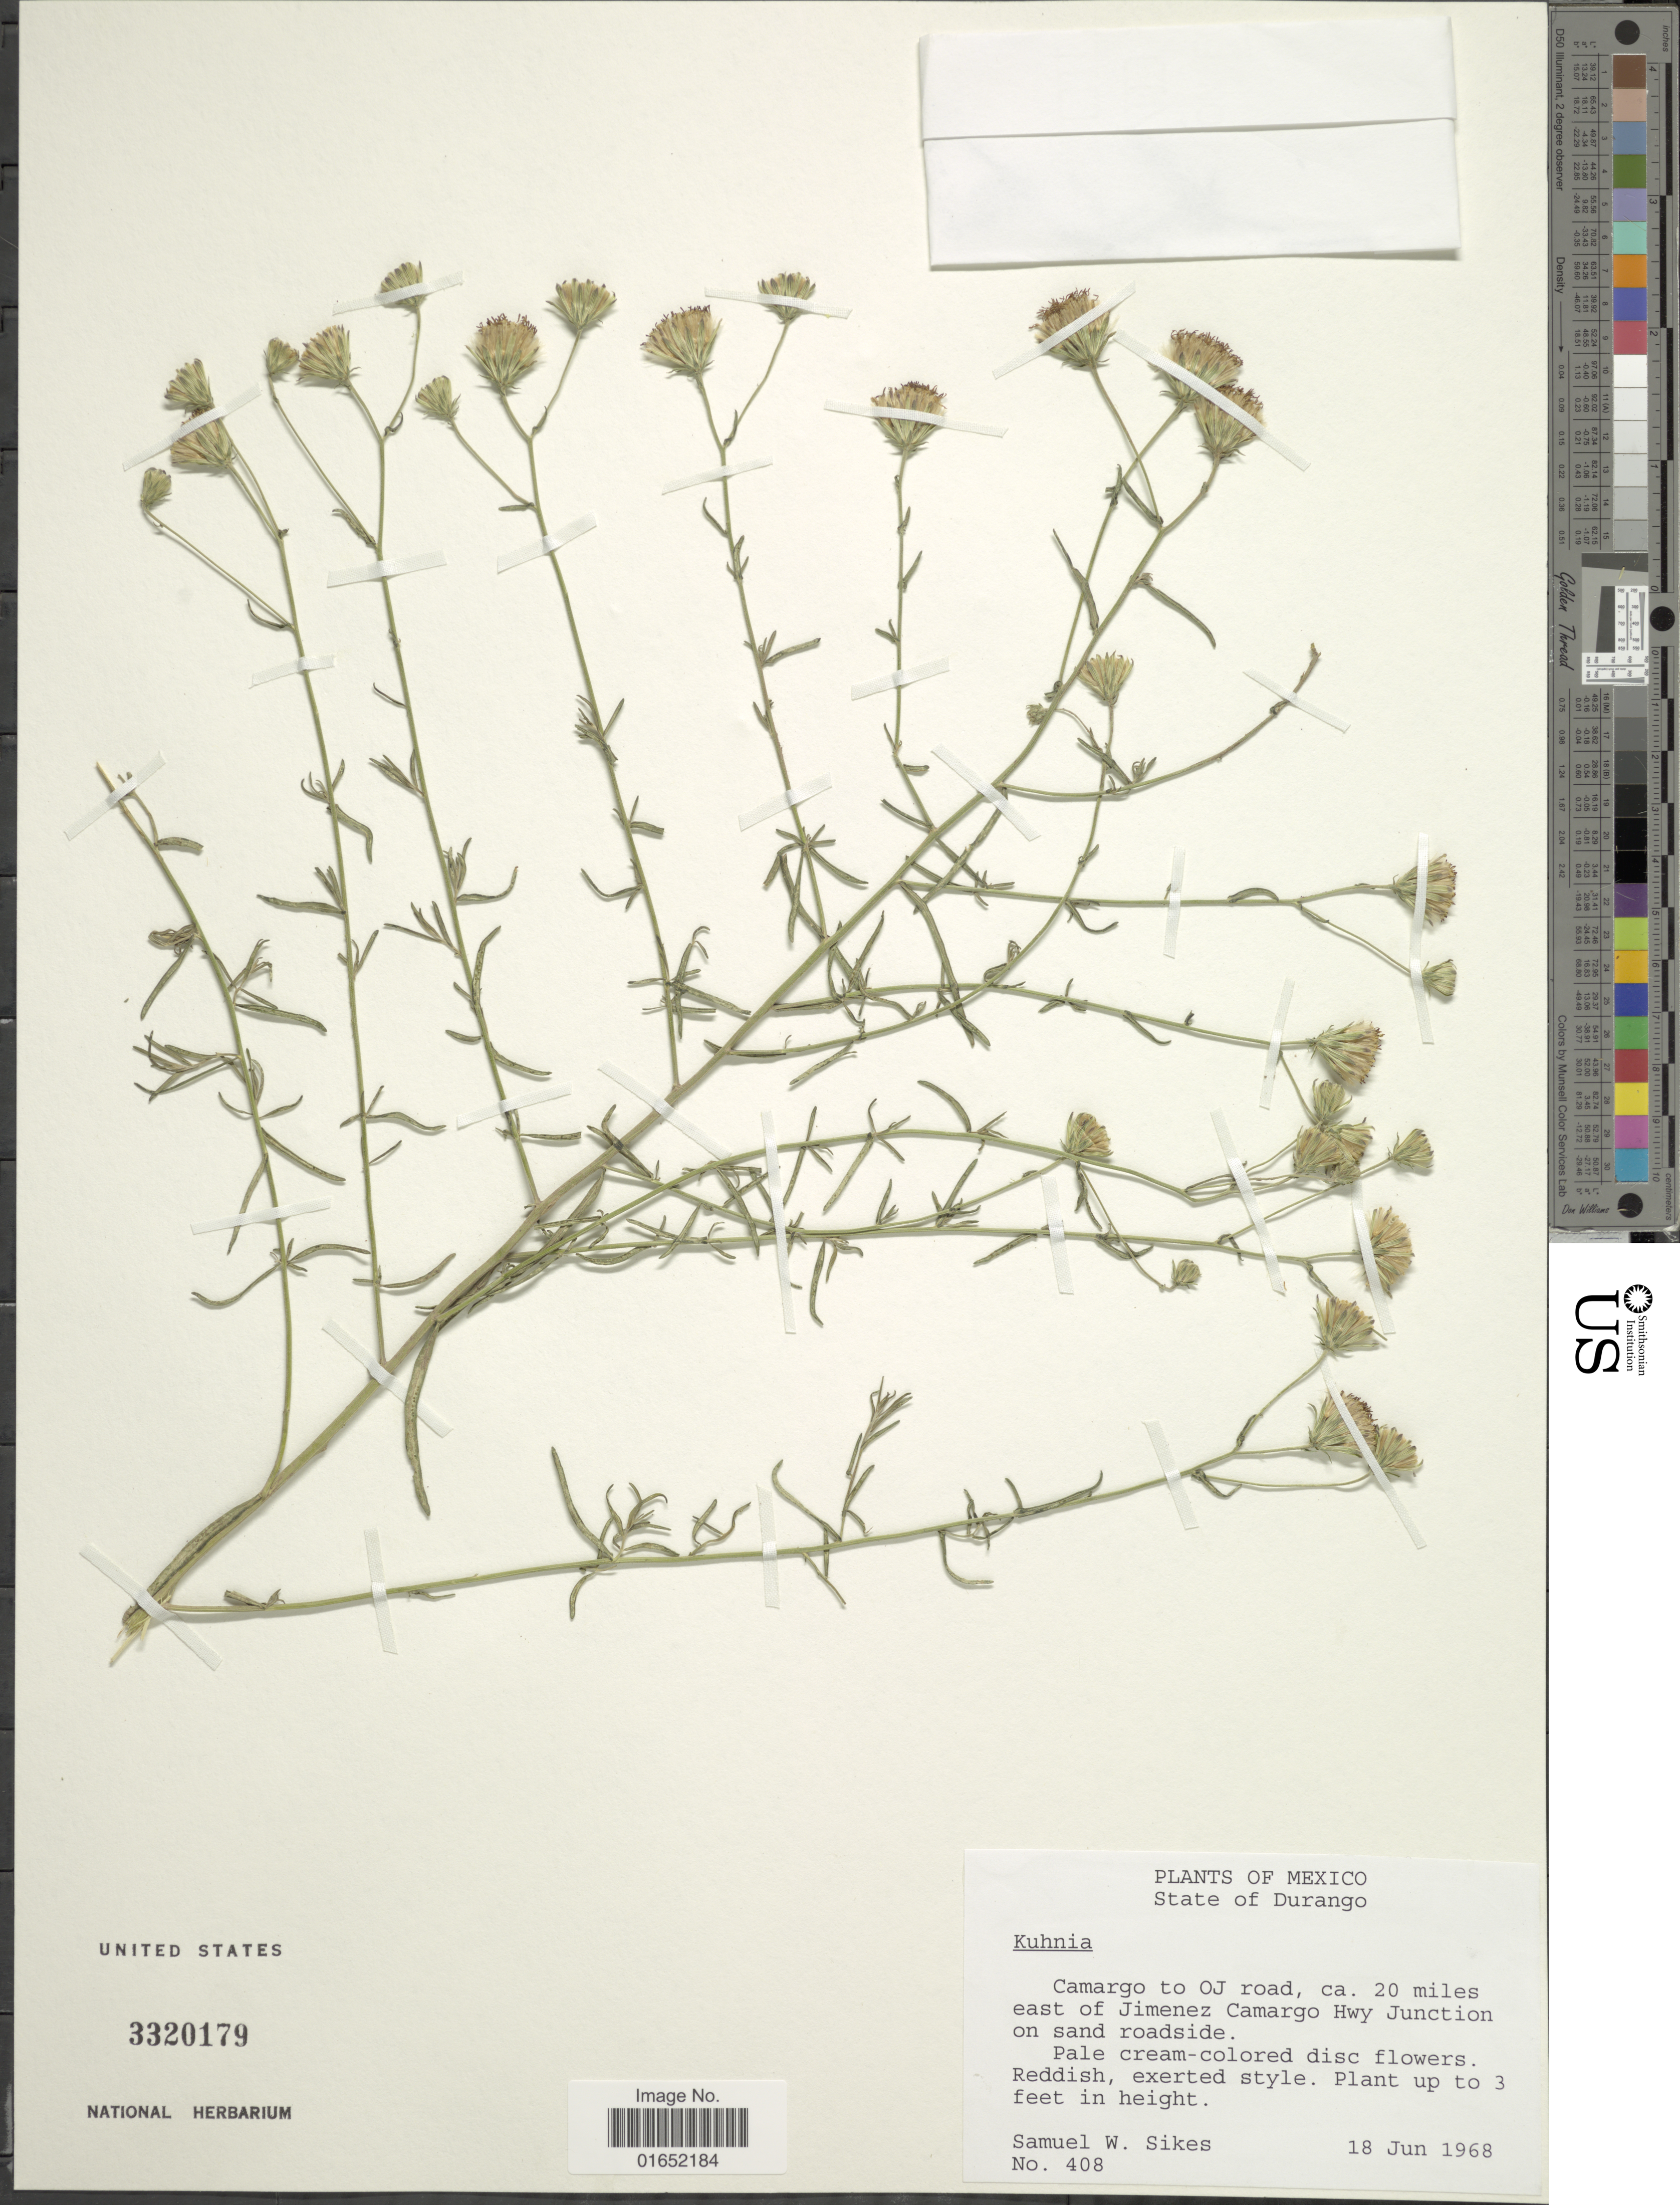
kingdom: Plantae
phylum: Tracheophyta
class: Magnoliopsida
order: Asterales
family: Asteraceae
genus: Brickellia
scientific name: Brickellia rosmarinifolia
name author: (Vent.) W.A. Weber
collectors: S. Sikes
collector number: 408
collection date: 1968-06-18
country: Mexico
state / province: Durango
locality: Canargo to OJ road, ca. 20 miles east of Jimenez Camargo Hwy Junction on sand roadside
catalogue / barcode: US 3320179